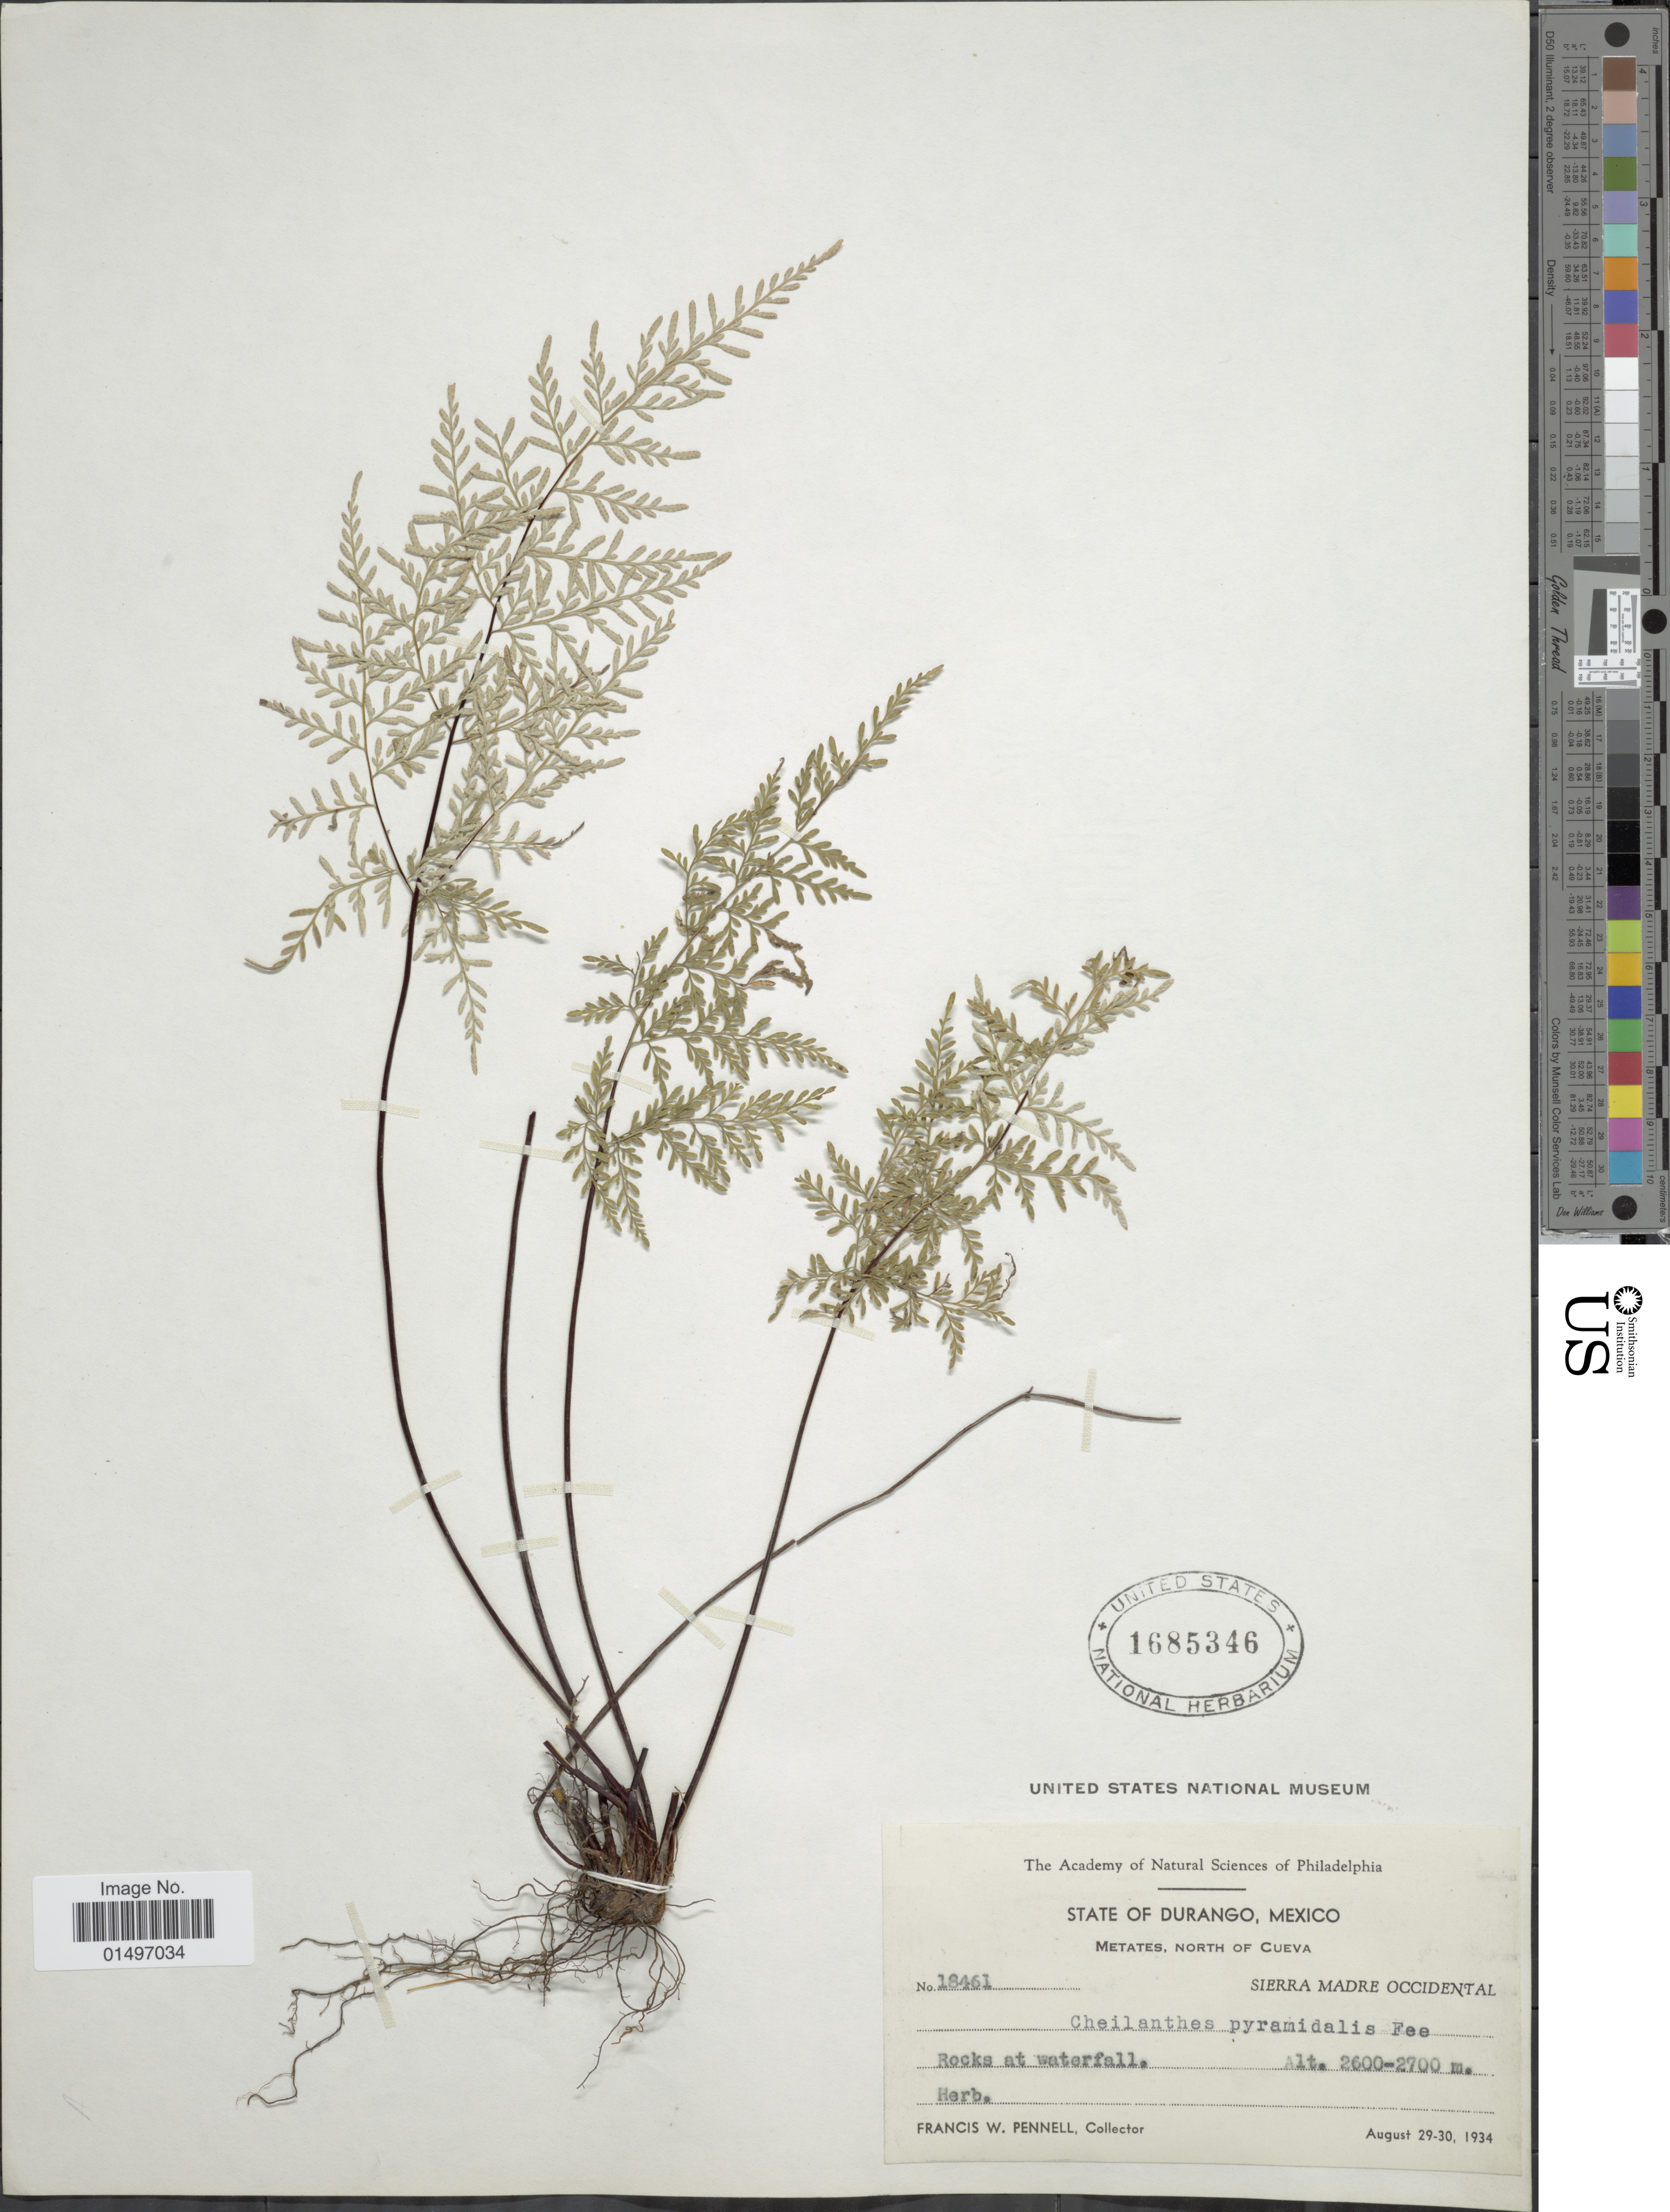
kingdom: Plantae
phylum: Tracheophyta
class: Polypodiopsida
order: Polypodiales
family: Pteridaceae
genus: Gaga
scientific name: Gaga hirsuta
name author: (Link) Fay W. Li & Windham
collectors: F. W. Pennell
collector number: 18461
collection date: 1934-08-29/1934-08-30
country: Mexico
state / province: Durango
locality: Mexico, Metates, North of Cueva, Sierra Madre Occidental.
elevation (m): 2600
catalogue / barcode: US 1685346